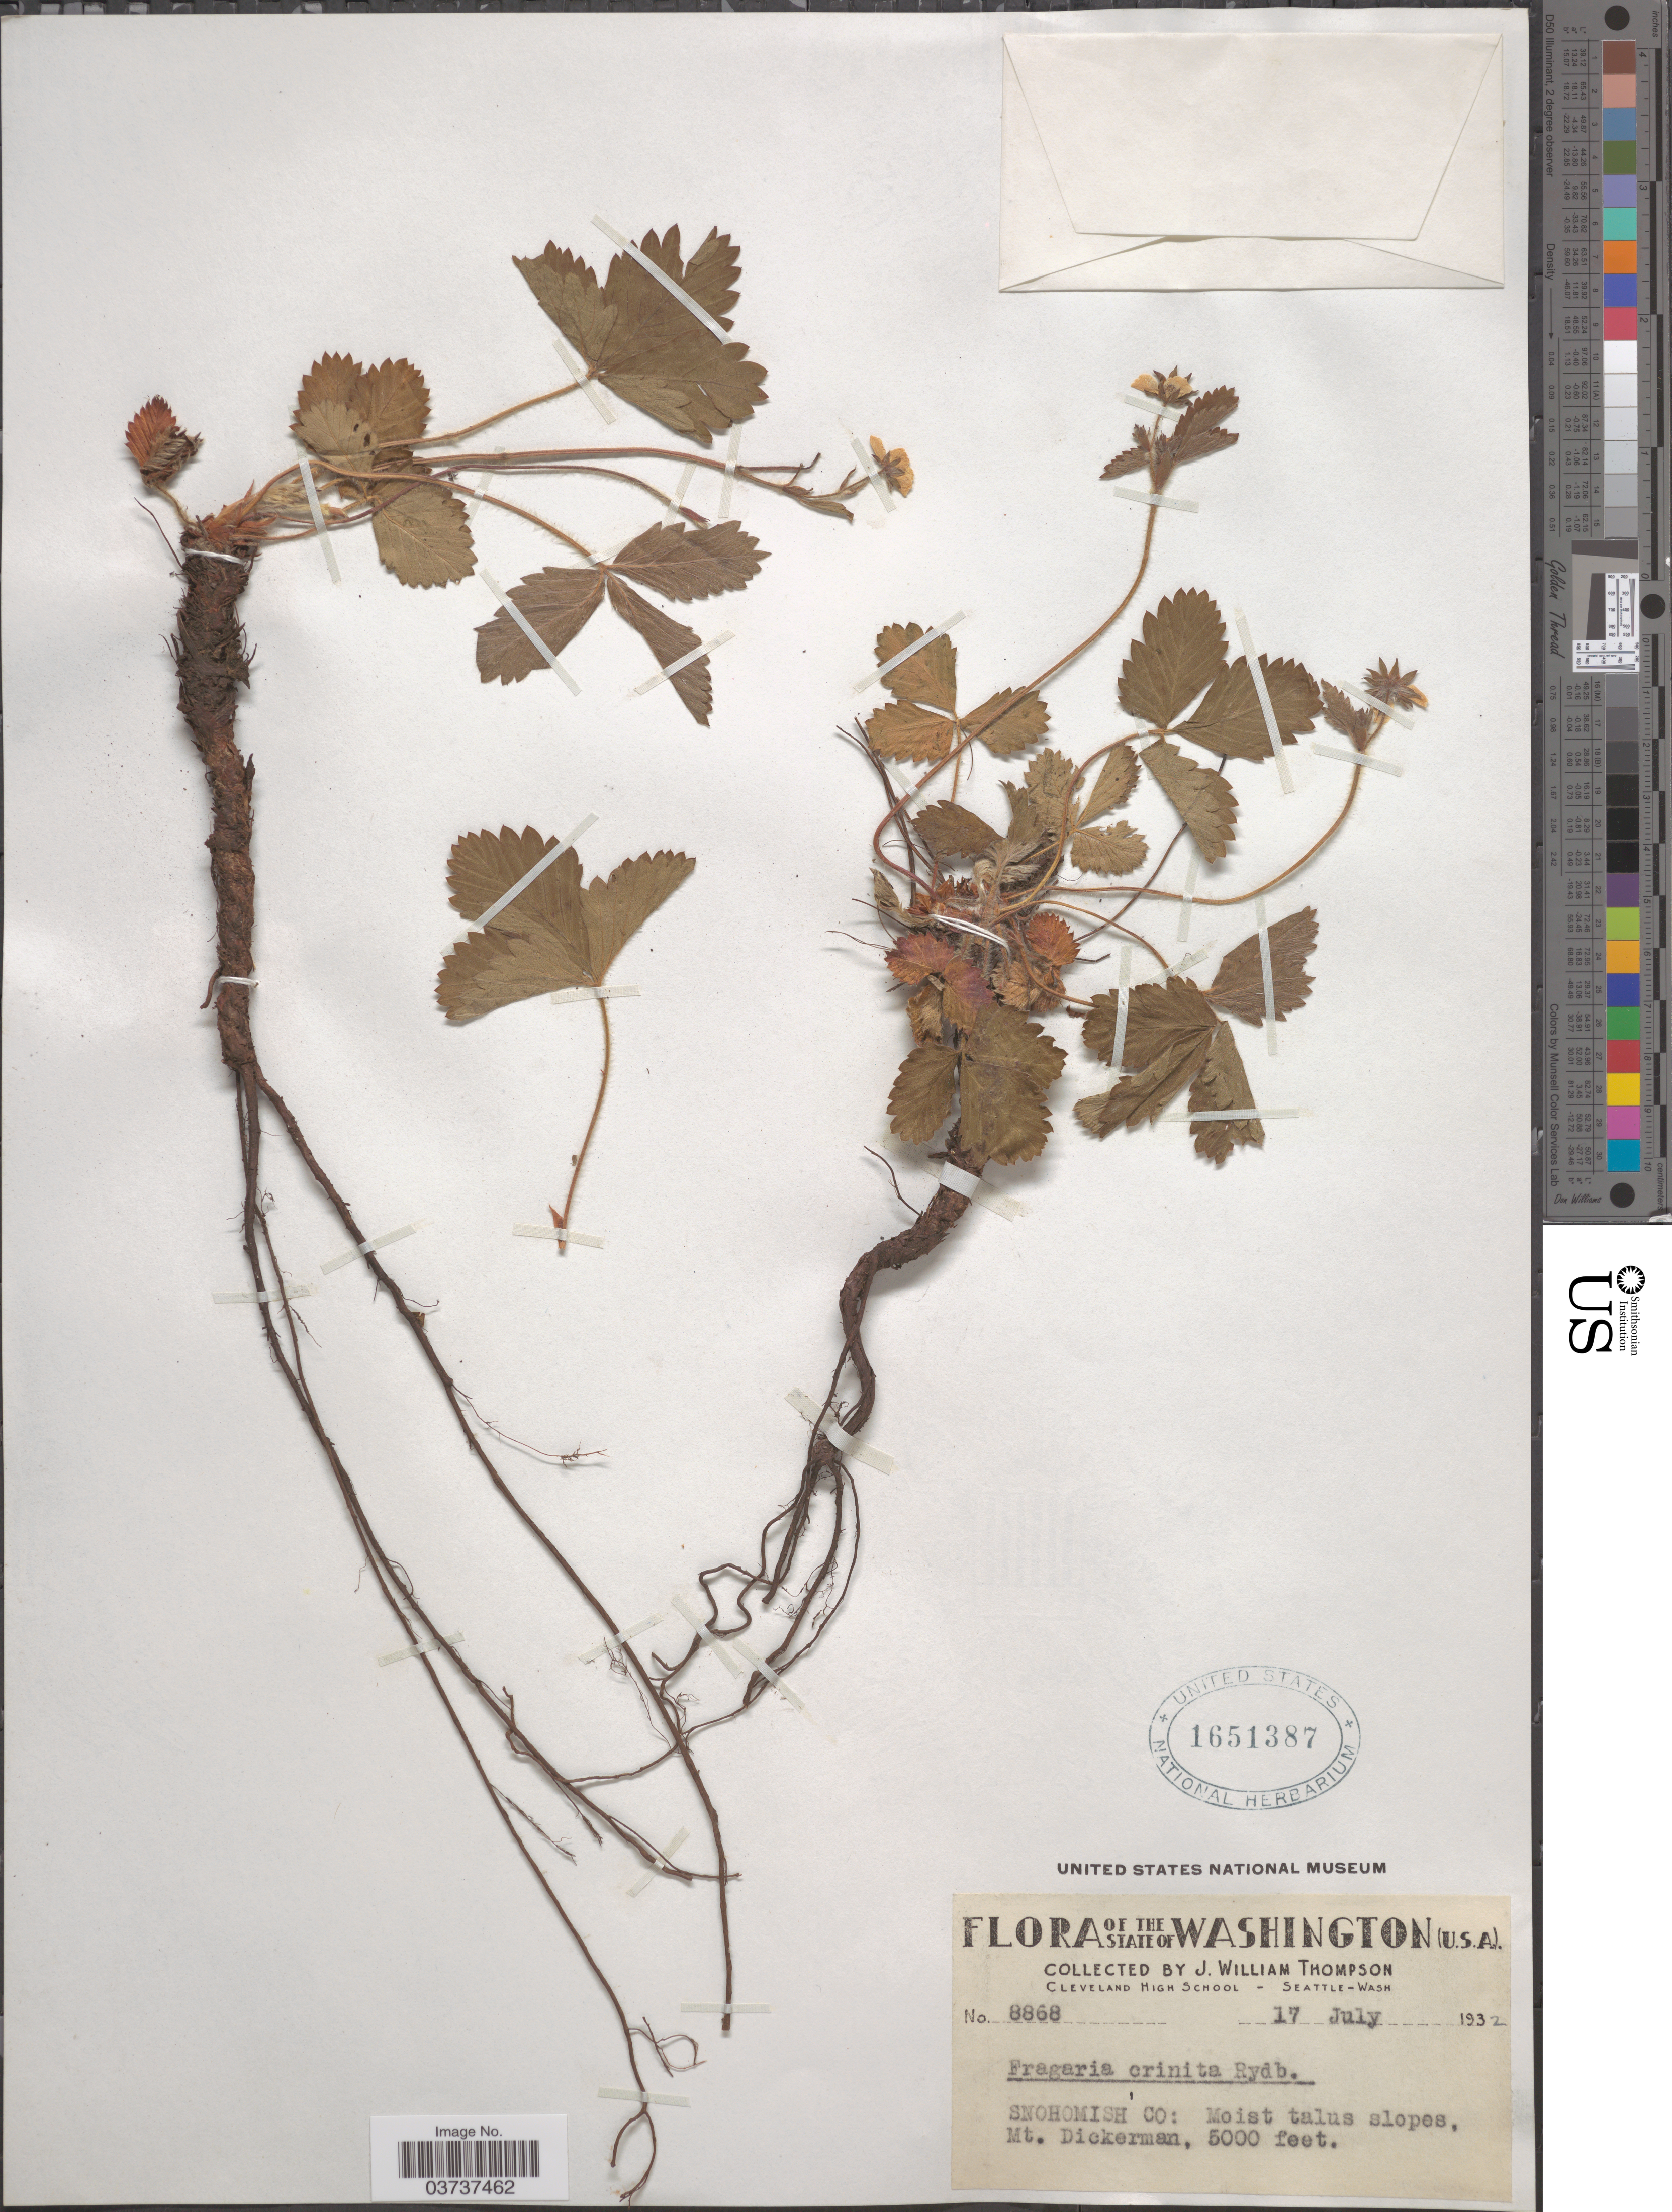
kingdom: Plantae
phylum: Tracheophyta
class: Magnoliopsida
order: Rosales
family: Rosaceae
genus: Fragaria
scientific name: Fragaria vesca subsp. bracteata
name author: L.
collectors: J. W. Thompson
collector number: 8868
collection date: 1932-07-17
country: United States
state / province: Washington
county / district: Snohomish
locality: Snohomish Co: Mt. Dickerman.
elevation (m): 1524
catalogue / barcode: US 1651387